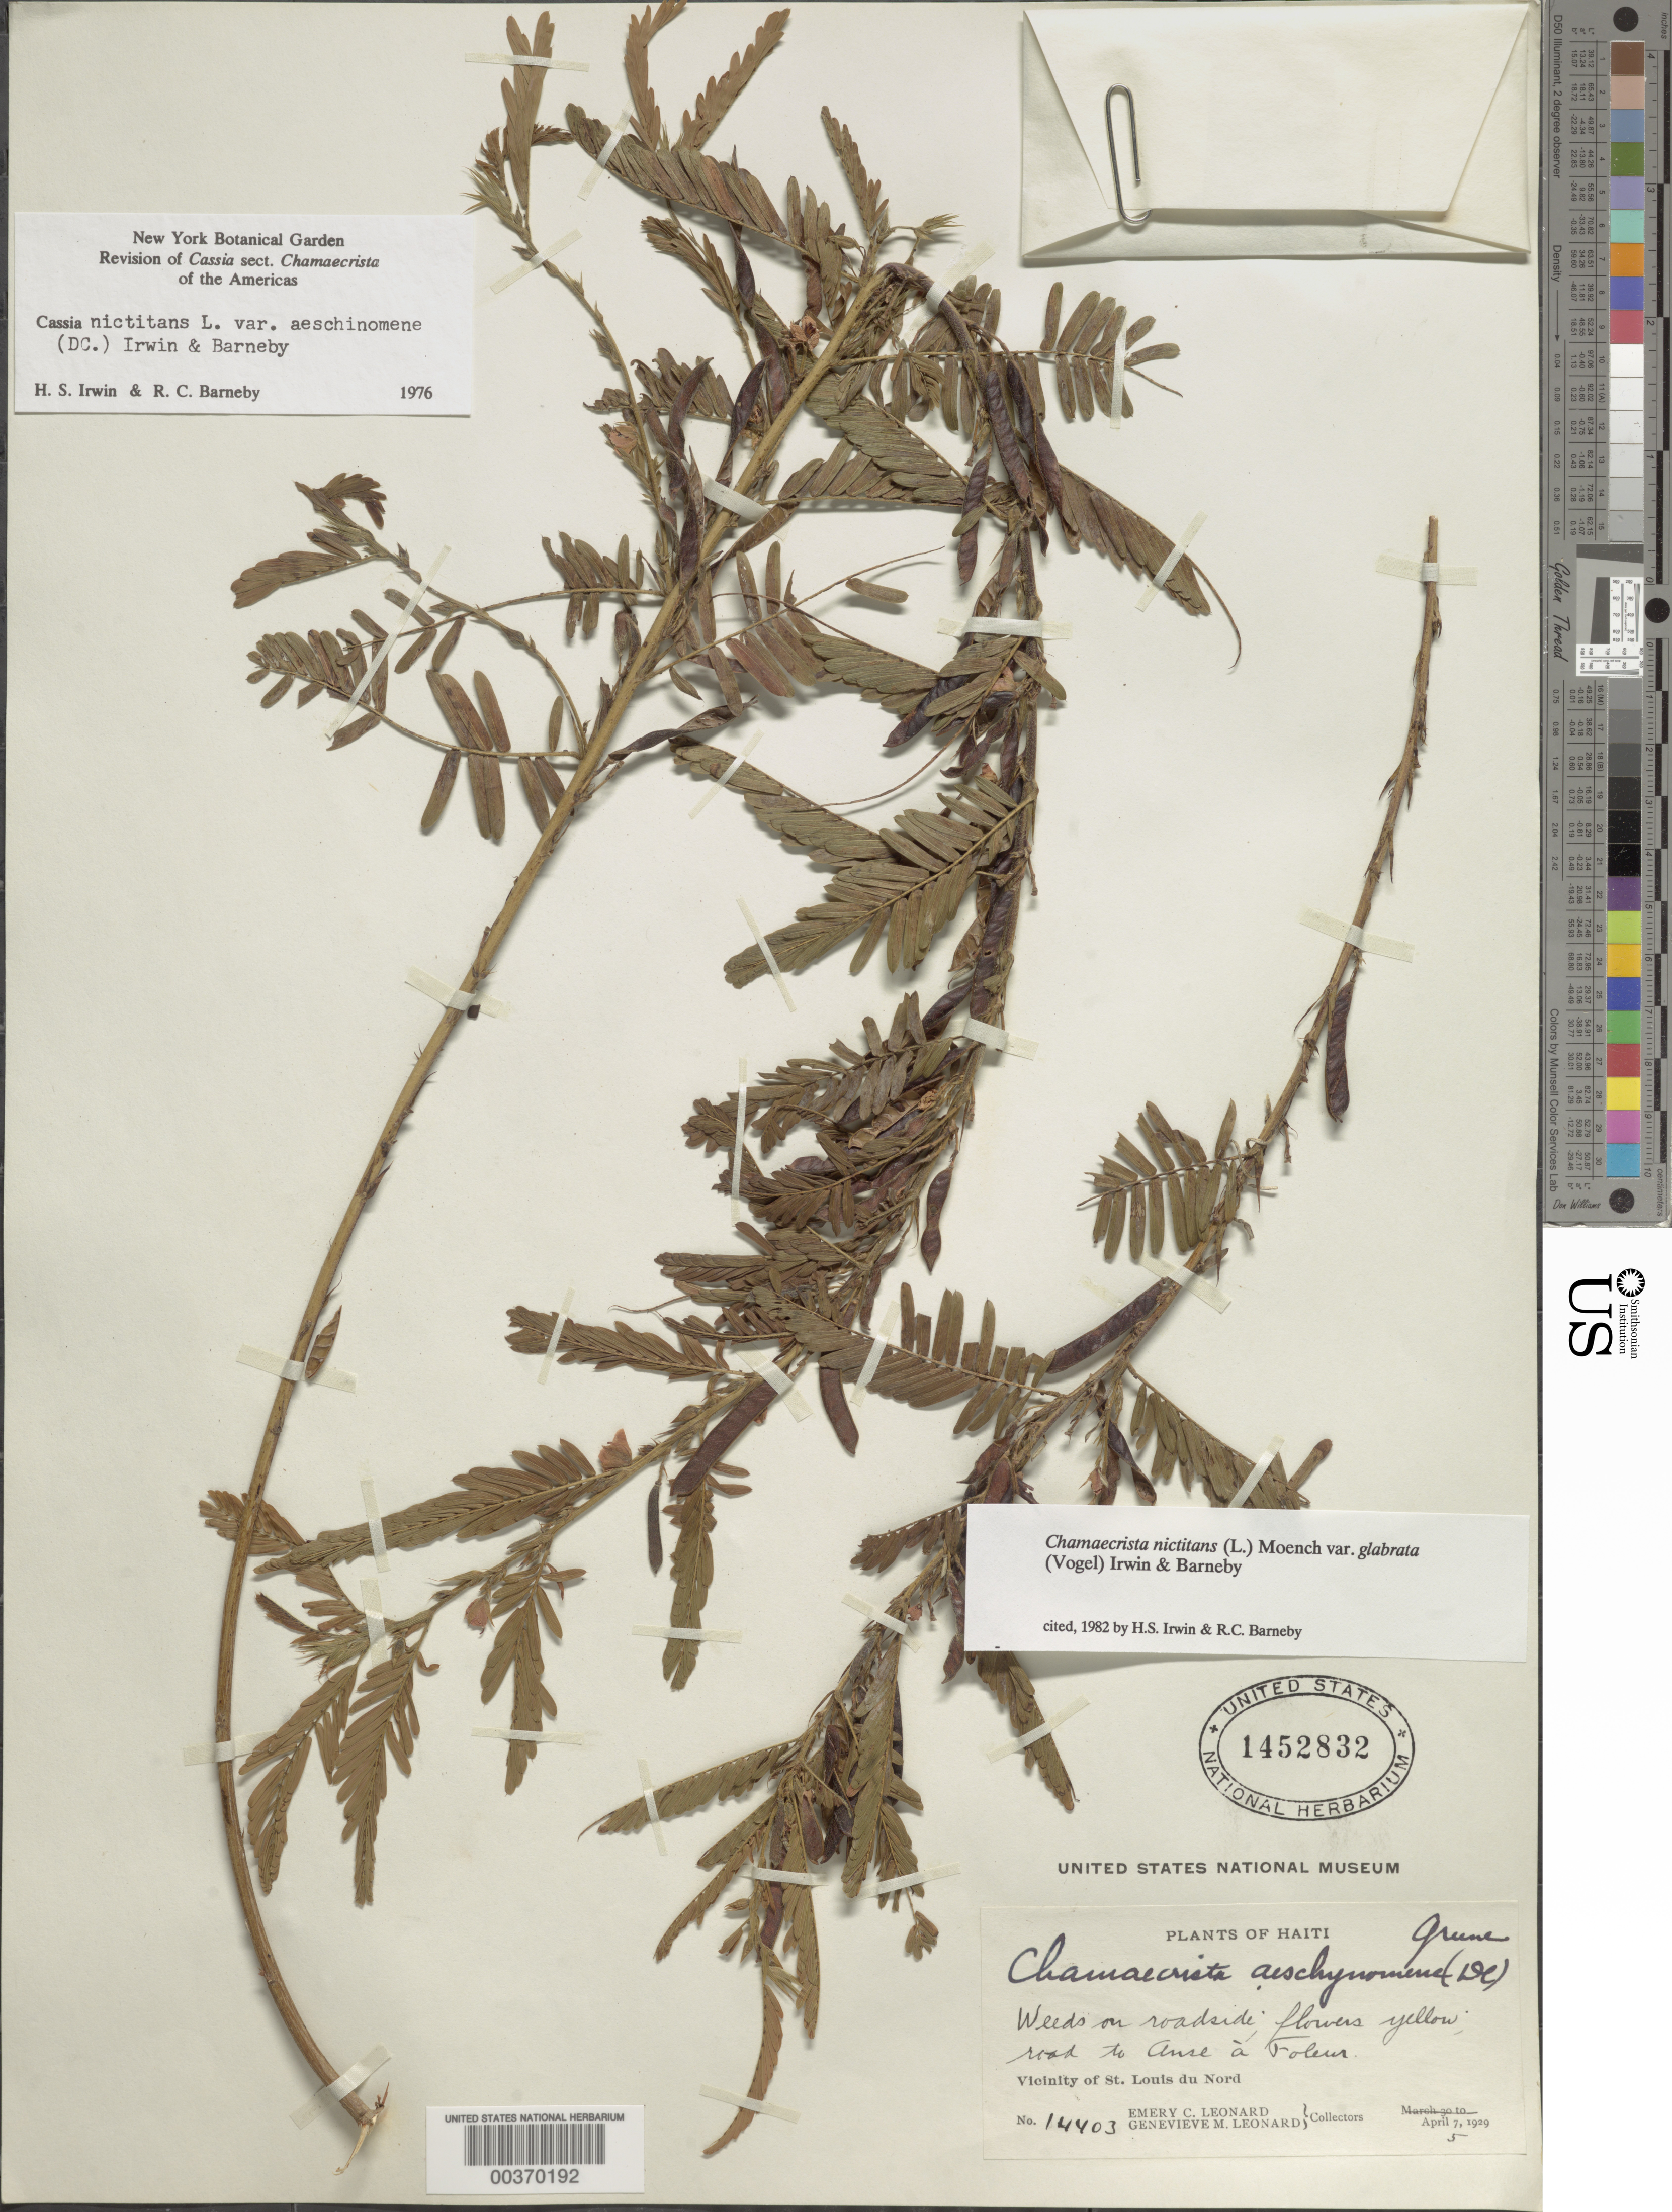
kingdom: Plantae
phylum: Tracheophyta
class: Magnoliopsida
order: Fabales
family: Fabaceae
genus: Chamaecrista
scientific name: Chamaecrista nictitans var. glabrata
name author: (Vogel) H.S. Irwin & Barneby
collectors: E. C. Leonard & G. M. Leonard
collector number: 14403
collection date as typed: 05 Apr 1929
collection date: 1929-04-05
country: Haiti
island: Hispaniola Island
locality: Road to Anse a Foleur; vicinity of St. Louis du Nord.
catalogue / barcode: US 1452832